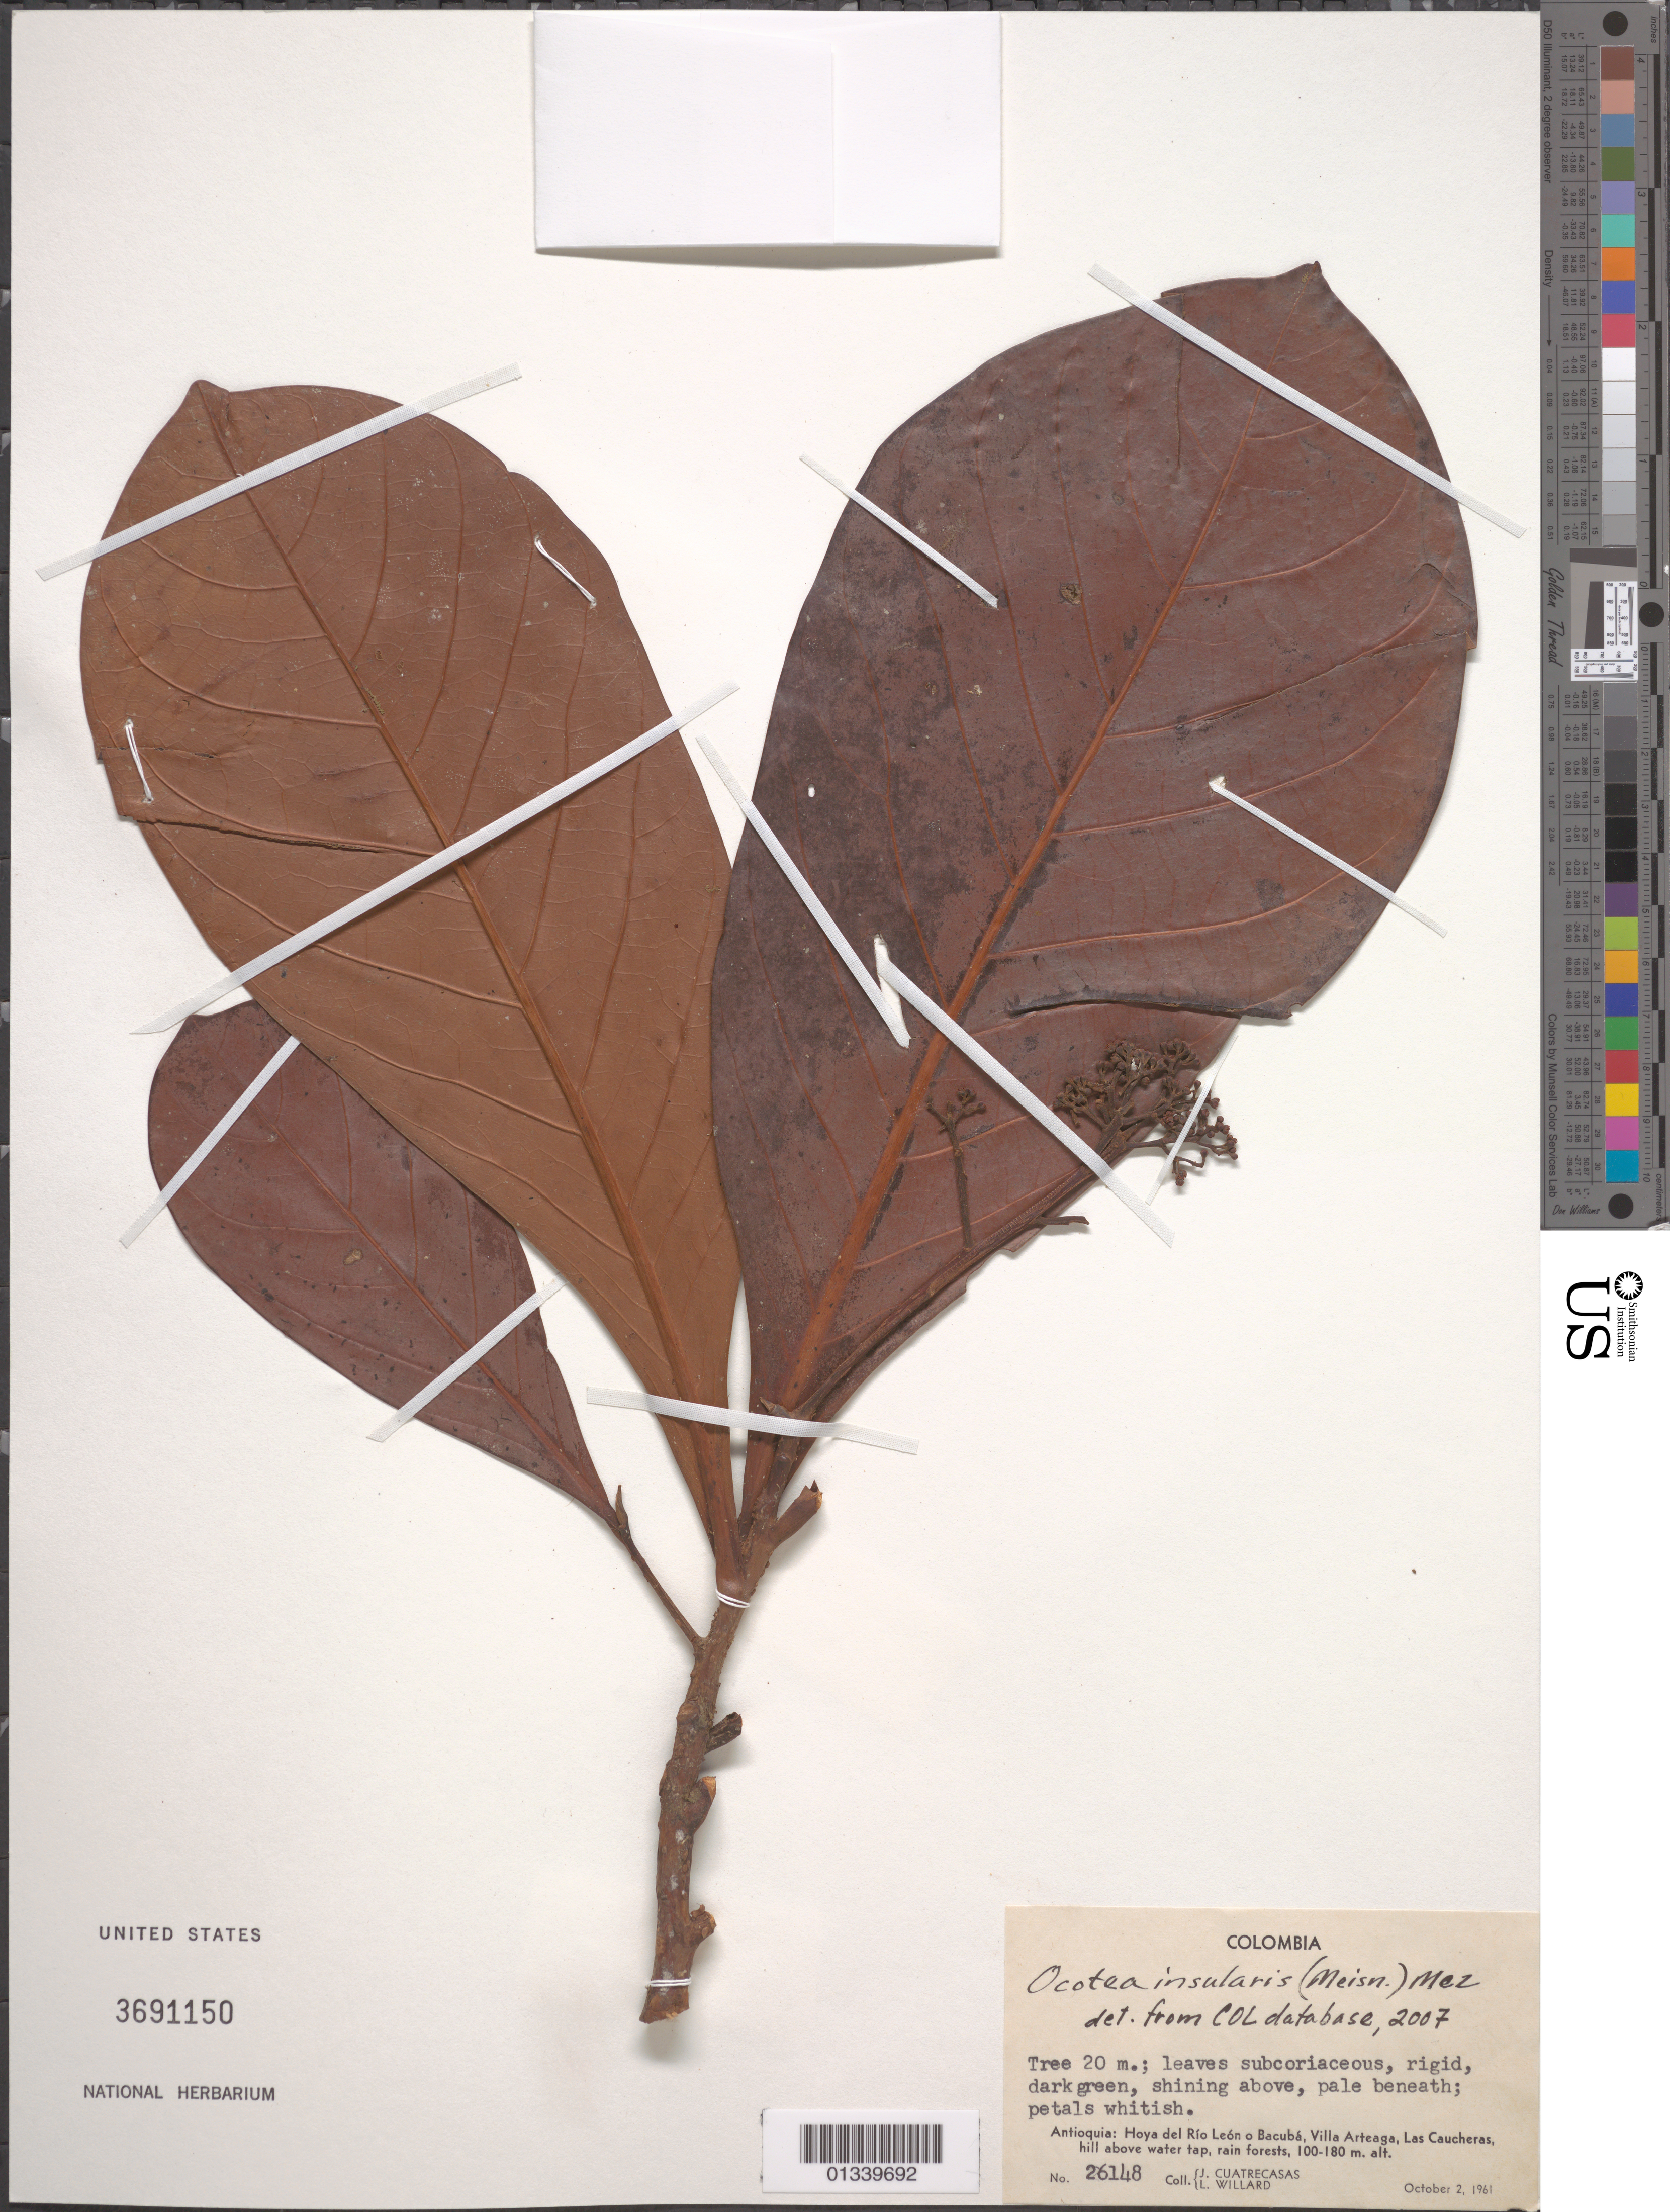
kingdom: Plantae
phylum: Tracheophyta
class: Magnoliopsida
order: Laurales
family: Lauraceae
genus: Ocotea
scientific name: Ocotea insularis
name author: (Meisn.) Mez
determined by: (COL) Universidad Nacional de Colombia (COLOMBIA)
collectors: J. Cuatrecasas & L. Willard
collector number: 26148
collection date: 1961-10-02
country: Colombia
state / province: Antioquia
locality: Hoya del Rio Leon o Bacuba, Villa Arteaga, Las Caucheras; hill above water tap.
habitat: Rain forests.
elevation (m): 100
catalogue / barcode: US 3691150